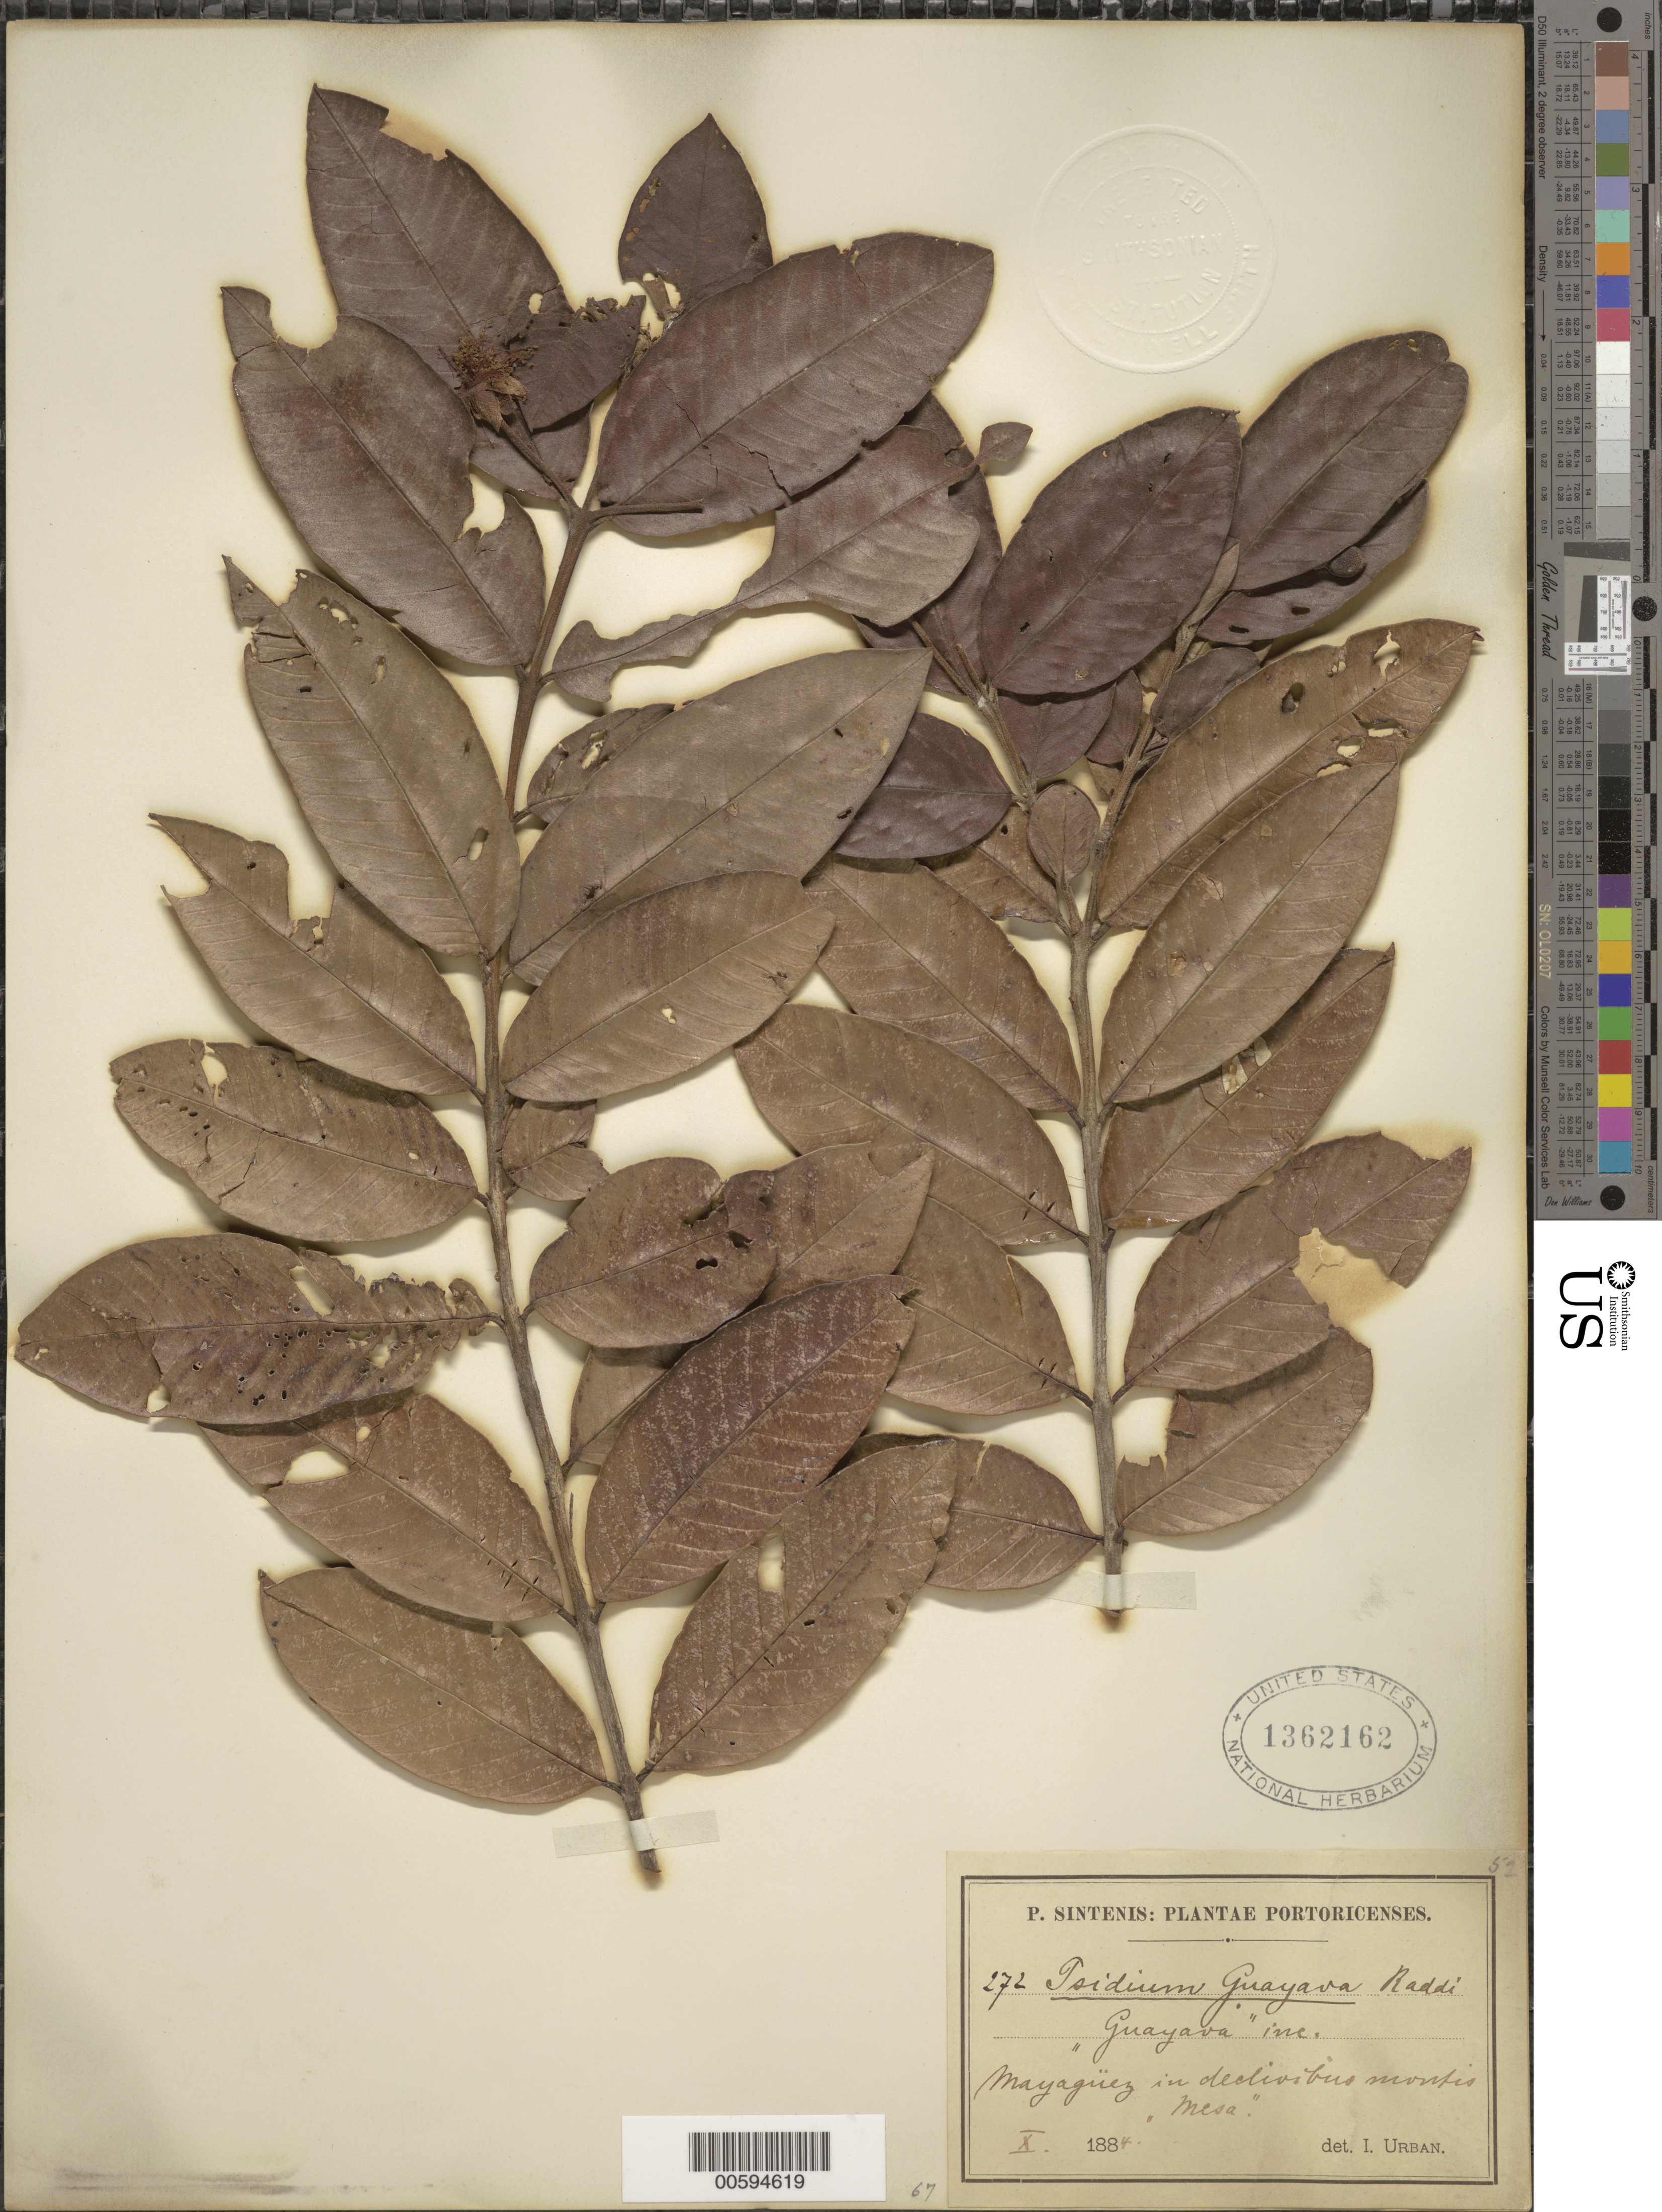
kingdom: Plantae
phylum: Tracheophyta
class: Magnoliopsida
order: Myrtales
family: Myrtaceae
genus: Psidium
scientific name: Psidium guajava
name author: L.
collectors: P. Sintenis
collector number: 272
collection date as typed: Oct 1884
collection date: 1884-10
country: Puerto Rico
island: Greater Antilles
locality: Mayagüez, in declivibus montis "Mesa"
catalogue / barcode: US 1362162